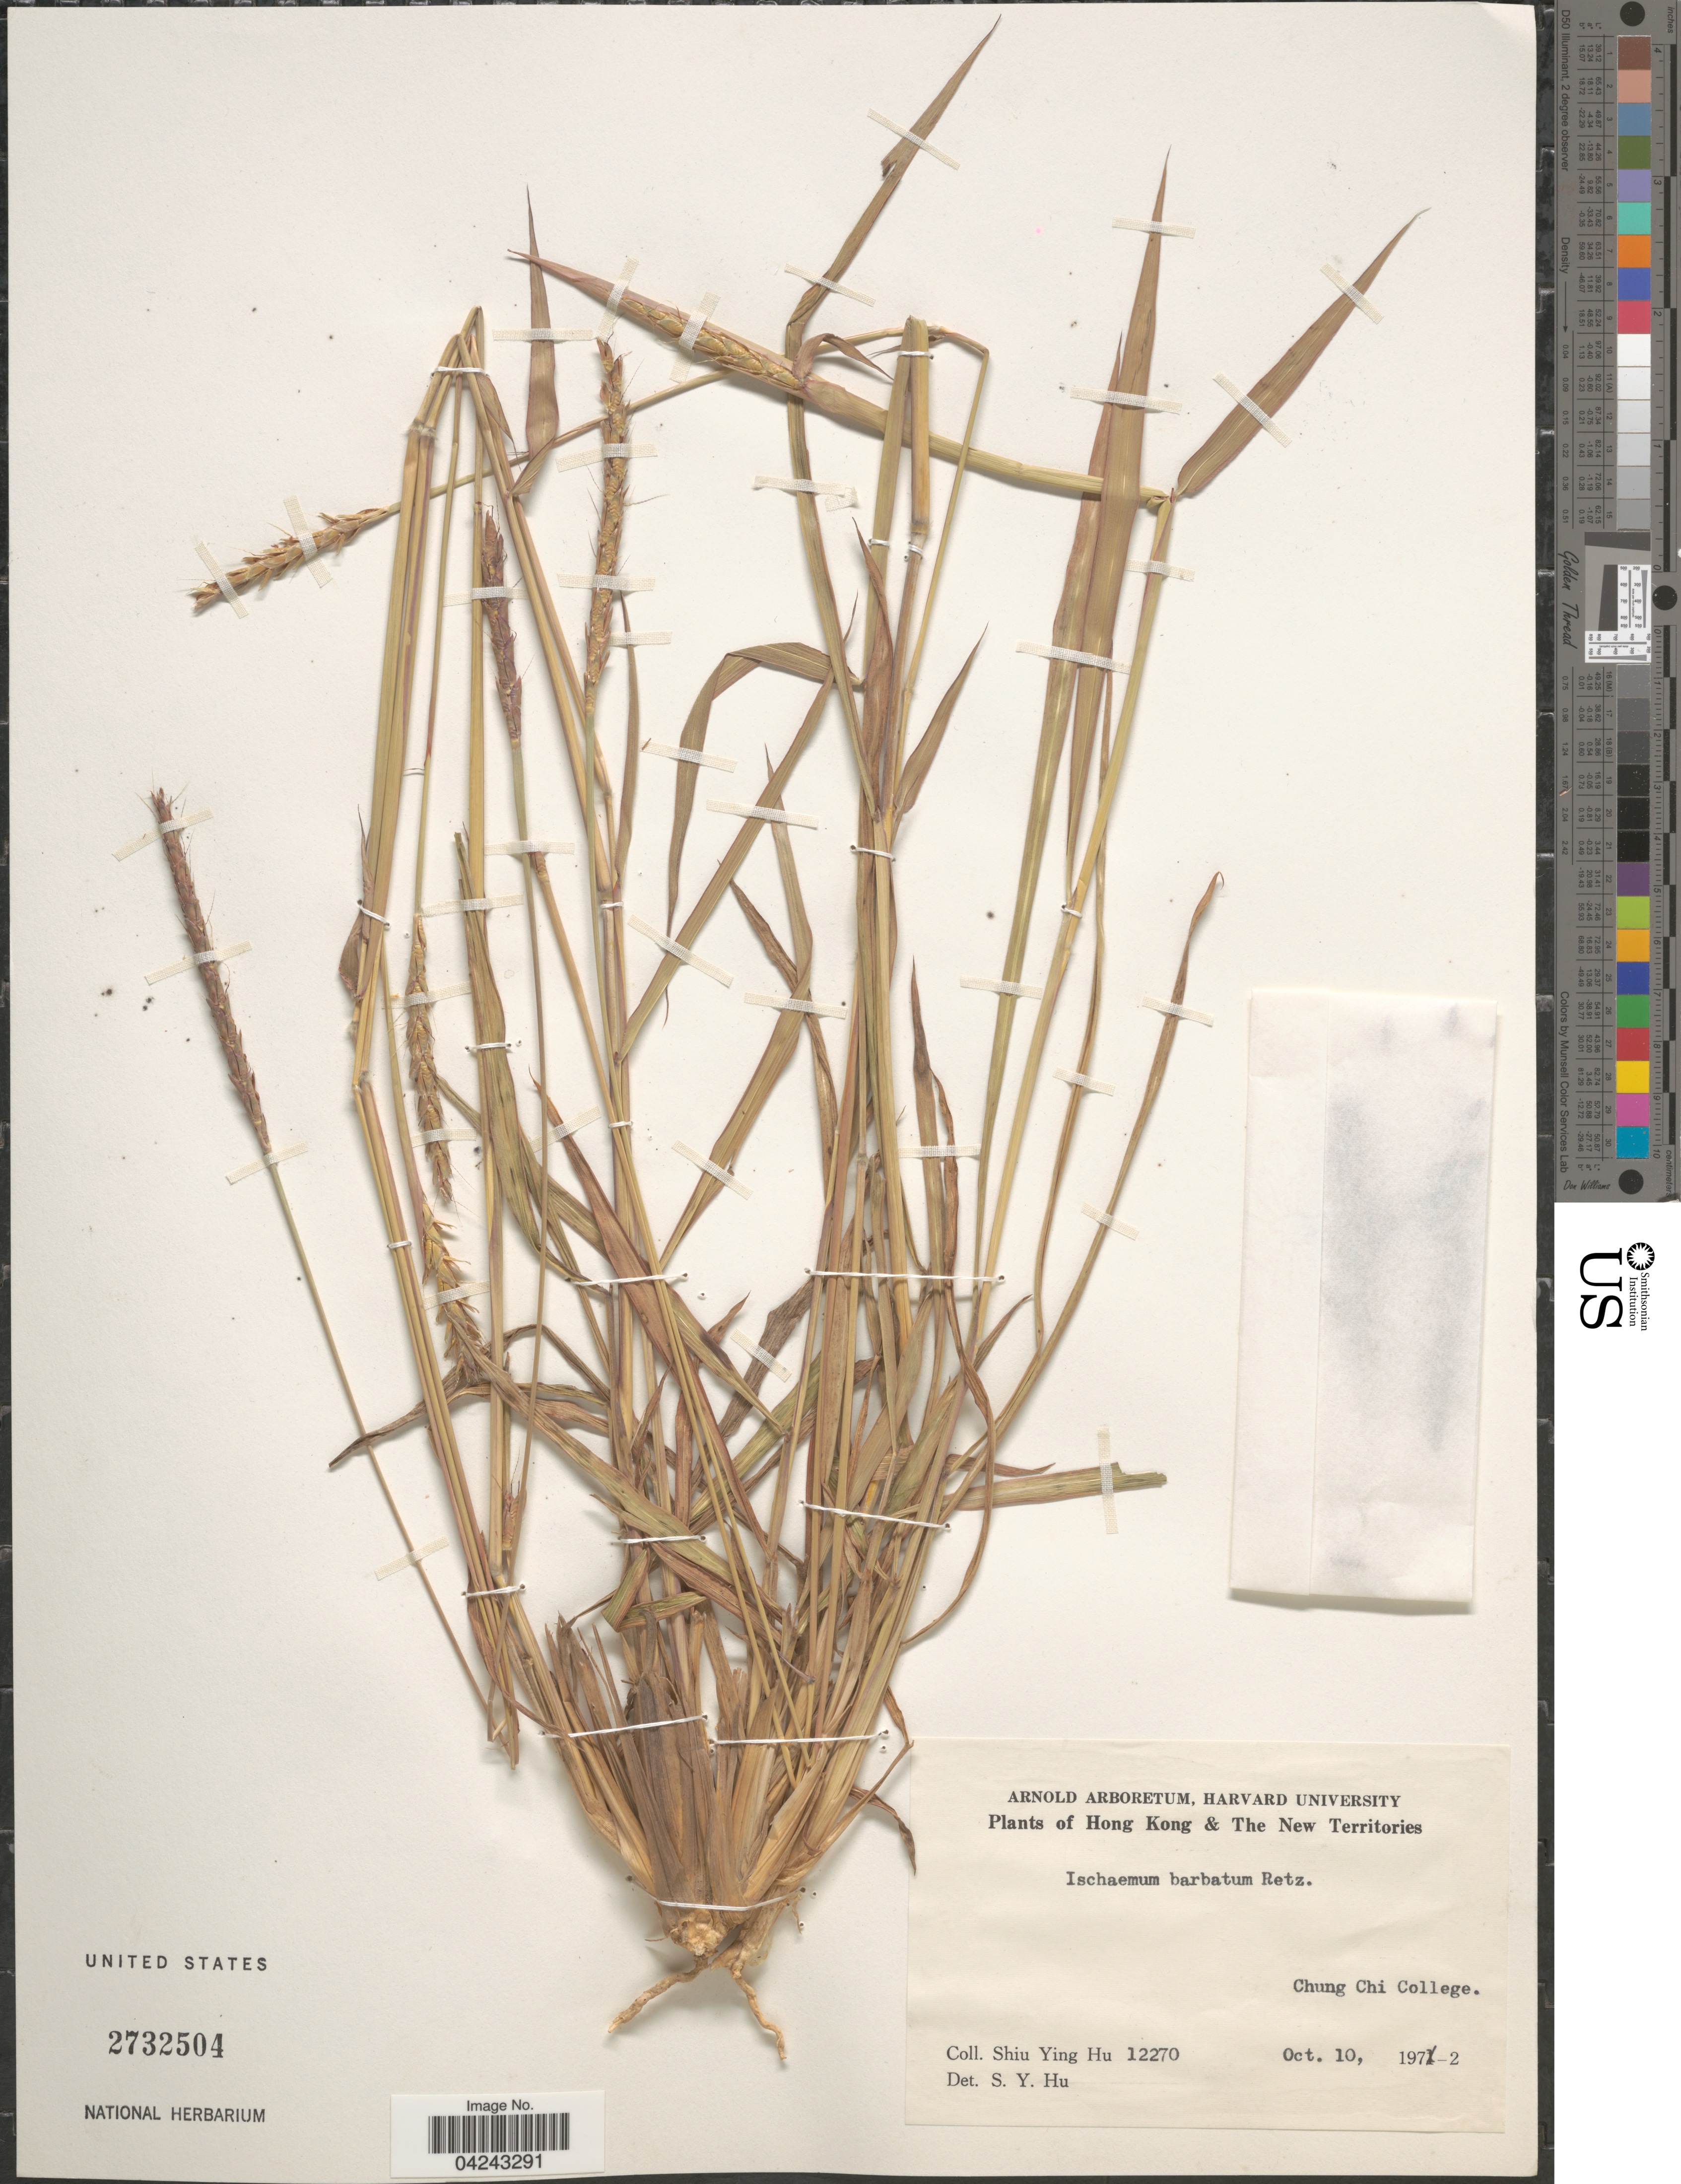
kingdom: Plantae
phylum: Tracheophyta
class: Liliopsida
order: Poales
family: Poaceae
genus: Ischaemum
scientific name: Ischaemum barbatum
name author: Blume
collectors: S. Y. Hu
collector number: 12270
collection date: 1972-10-10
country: China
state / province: Hong Kong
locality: The New Territories. Chung Chi College.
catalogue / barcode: US 2732504